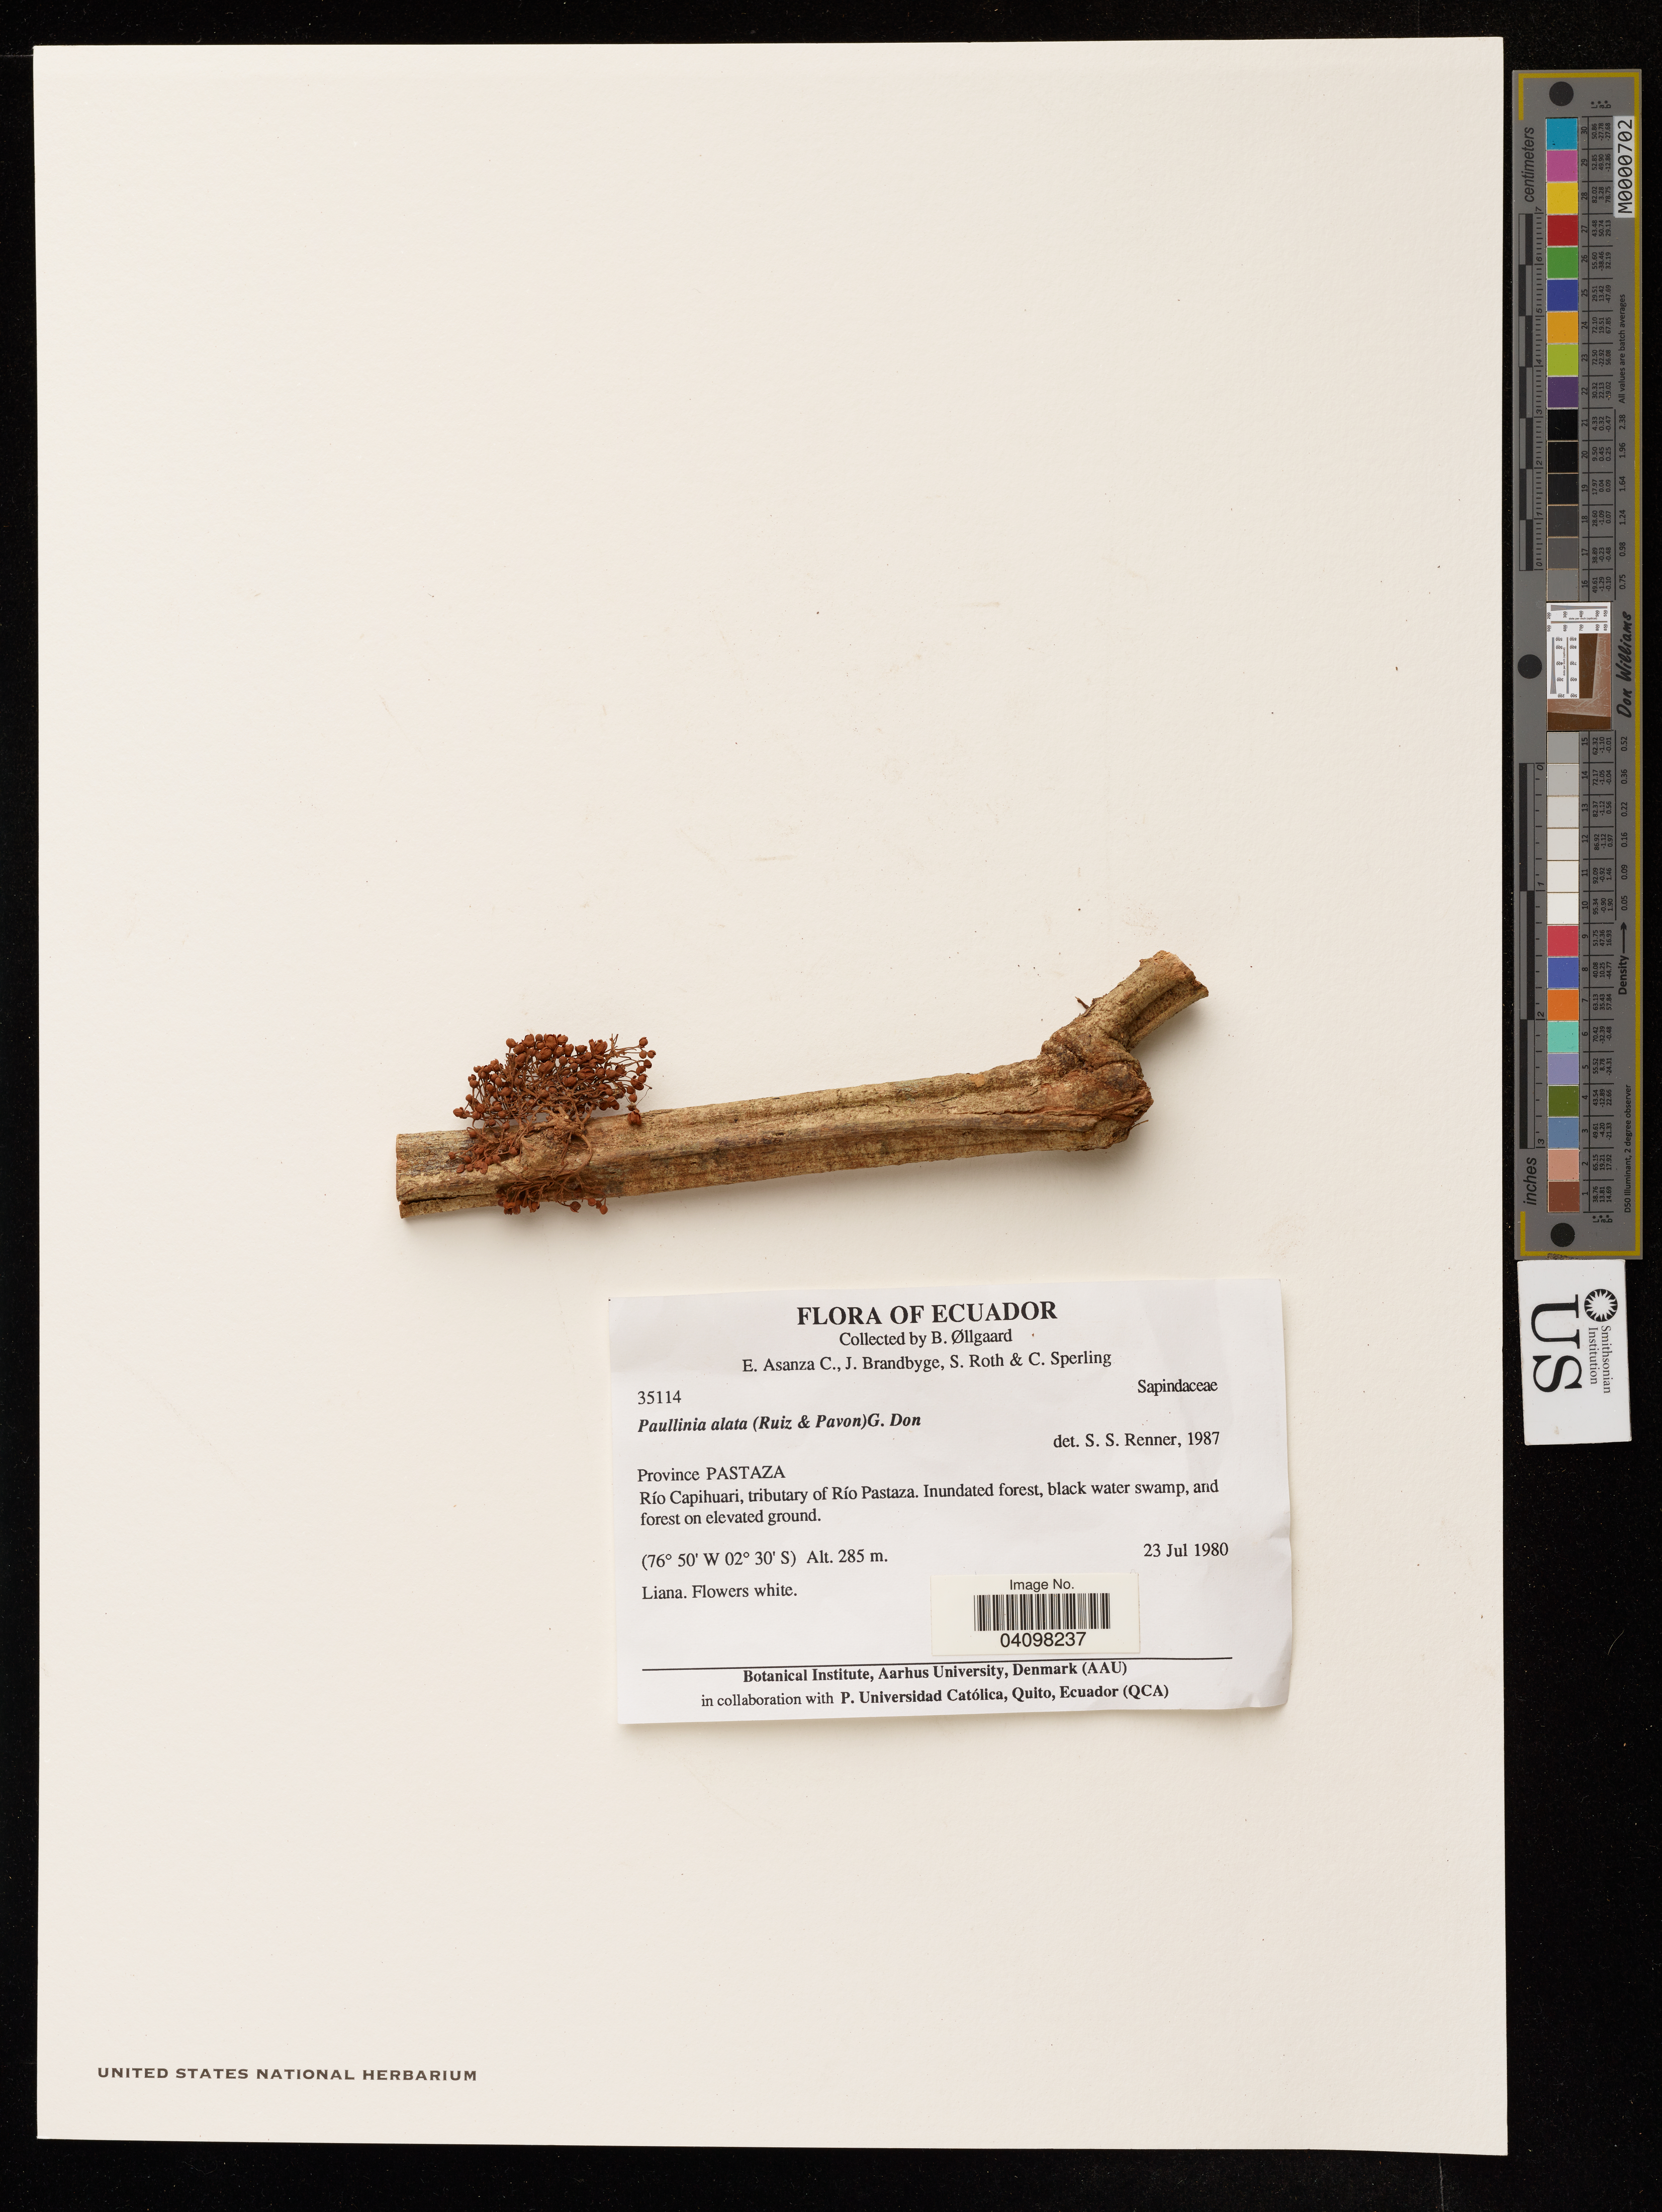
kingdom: Plantae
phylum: Tracheophyta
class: Magnoliopsida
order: Sapindales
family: Sapindaceae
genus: Paullinia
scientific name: Paullinia alata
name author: (Ruiz & Pav.) G. Don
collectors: B. Øllgaard, E. Asanza C., J. Brandbyge & S. Roth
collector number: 35114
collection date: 1980-07-23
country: Ecuador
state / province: Pastaza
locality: Río Capihuari, tributary of Río Pastaza.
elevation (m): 285